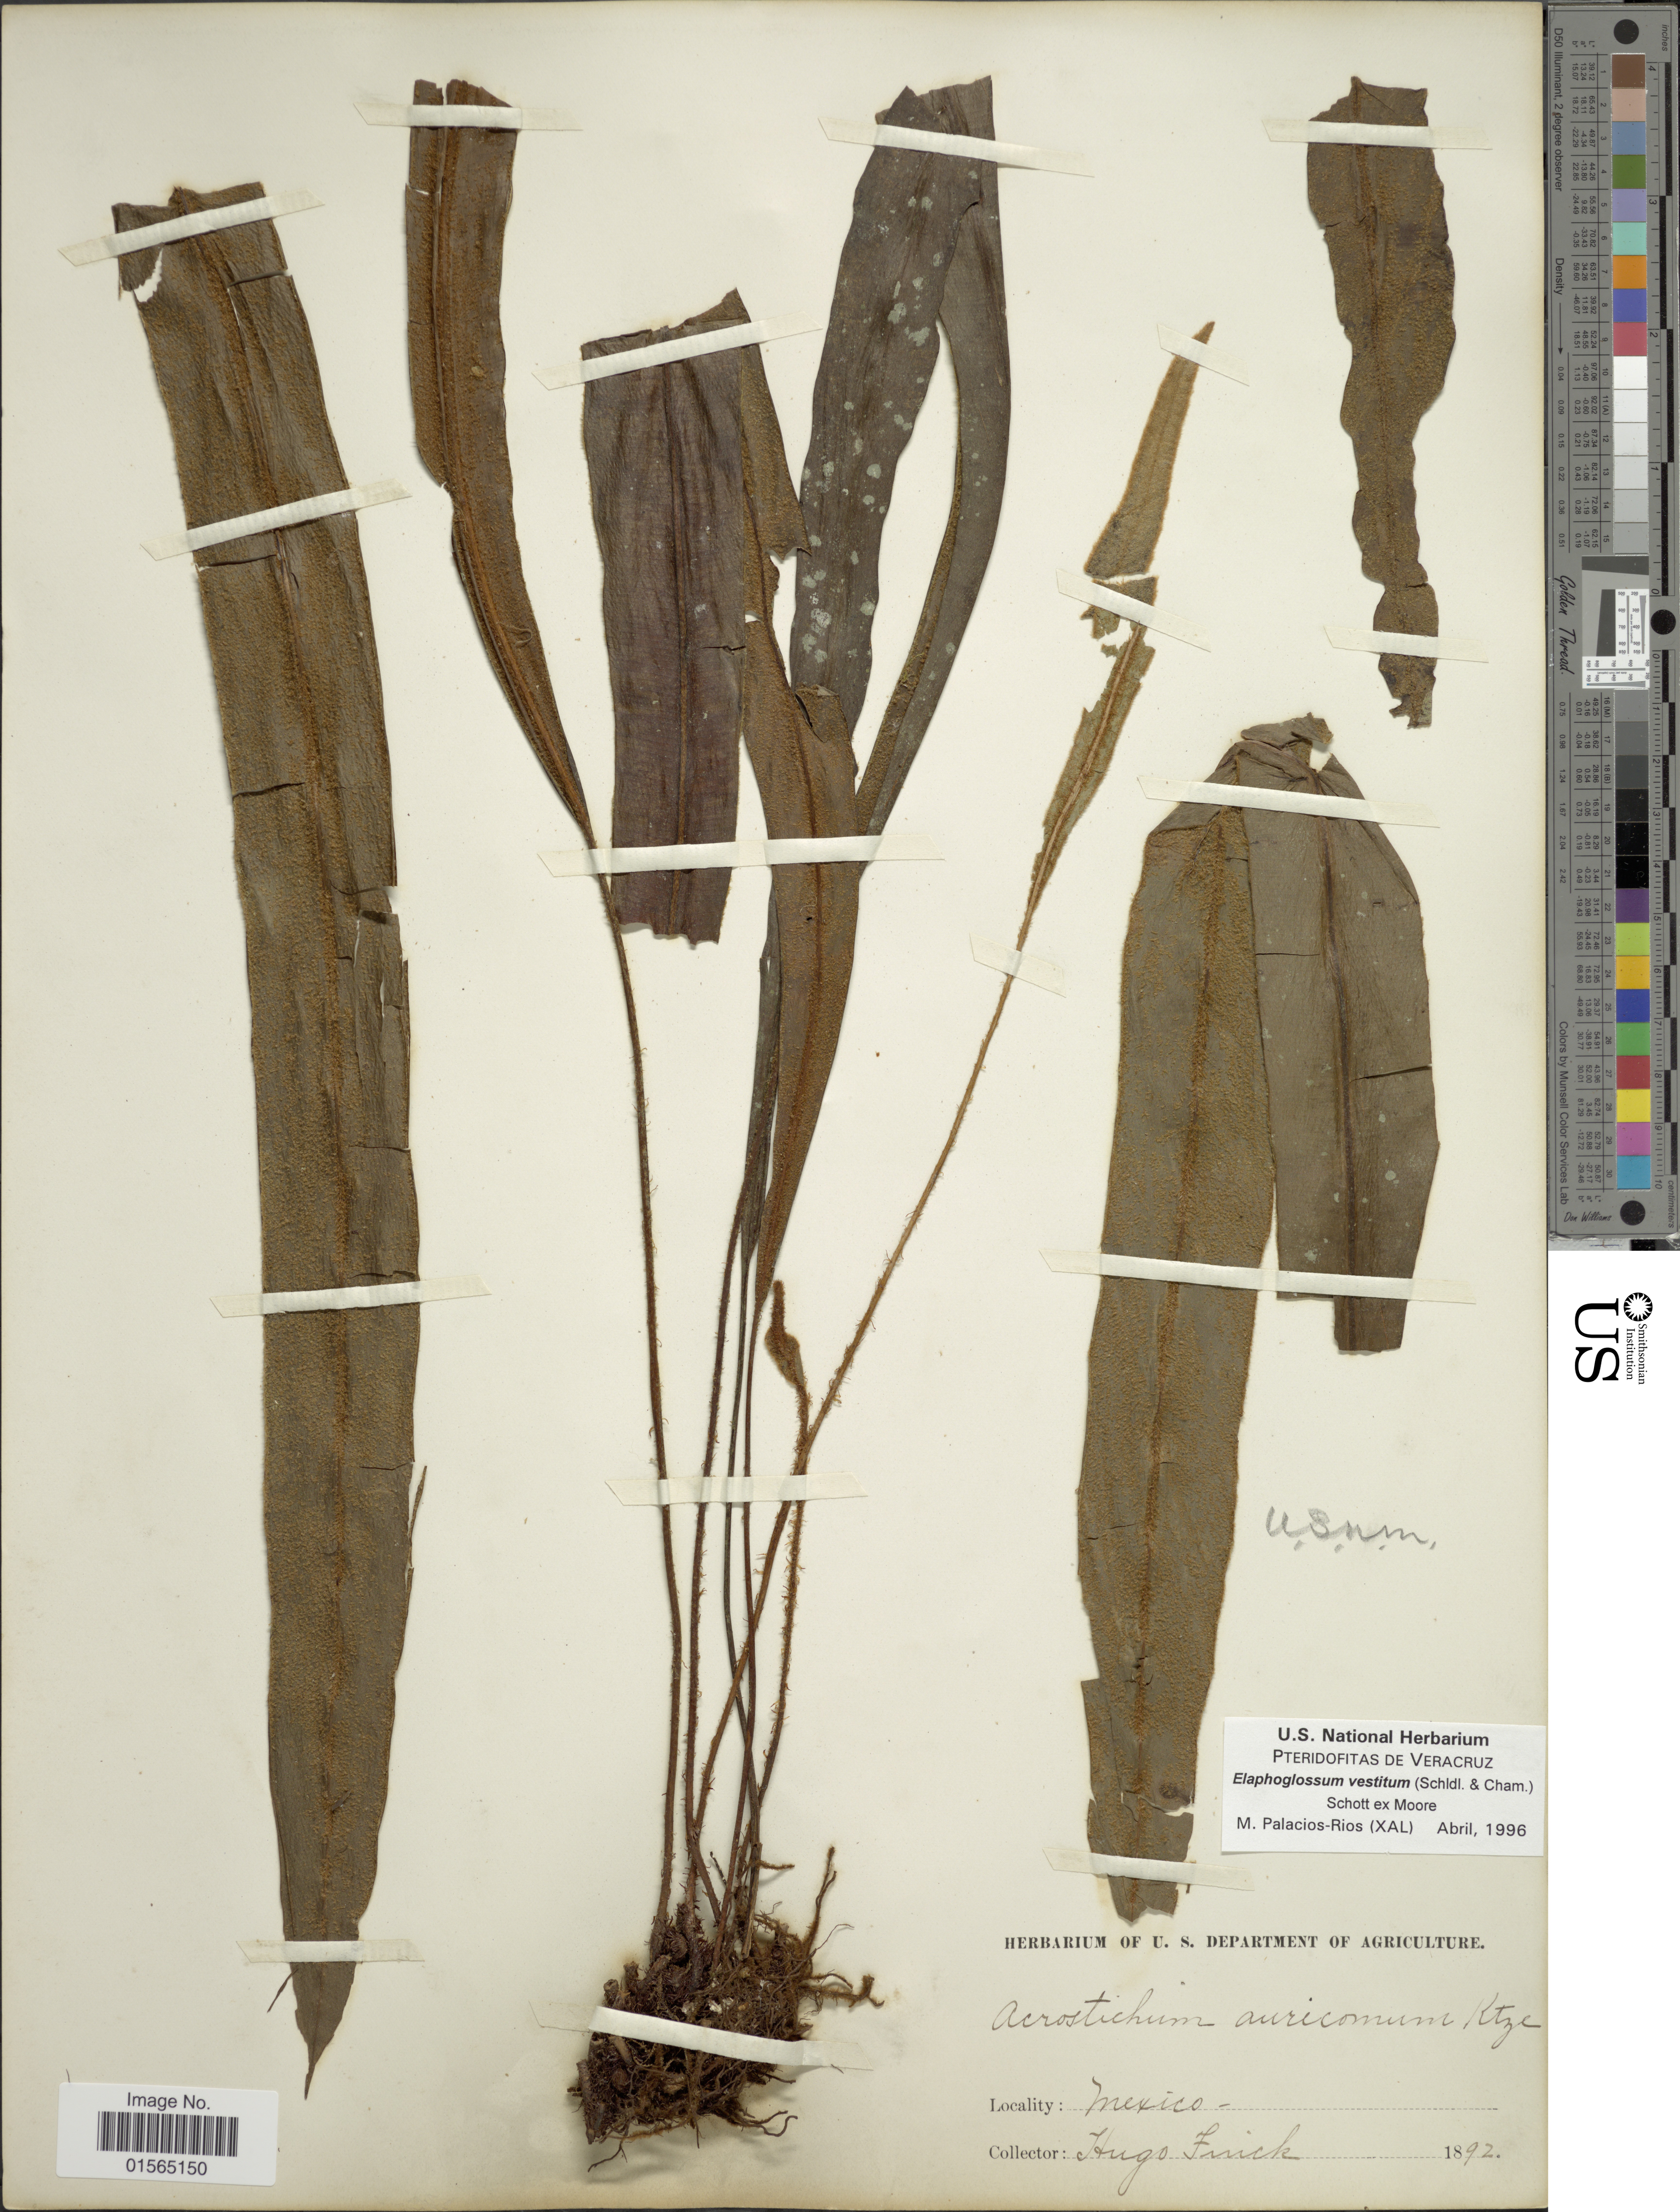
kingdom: Plantae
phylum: Tracheophyta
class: Polypodiopsida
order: Polypodiales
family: Dryopteridaceae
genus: Elaphoglossum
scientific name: Elaphoglossum vestitum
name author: (Schltdl. & Cham.) Schott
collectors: H. Finck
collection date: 1892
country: Mexico